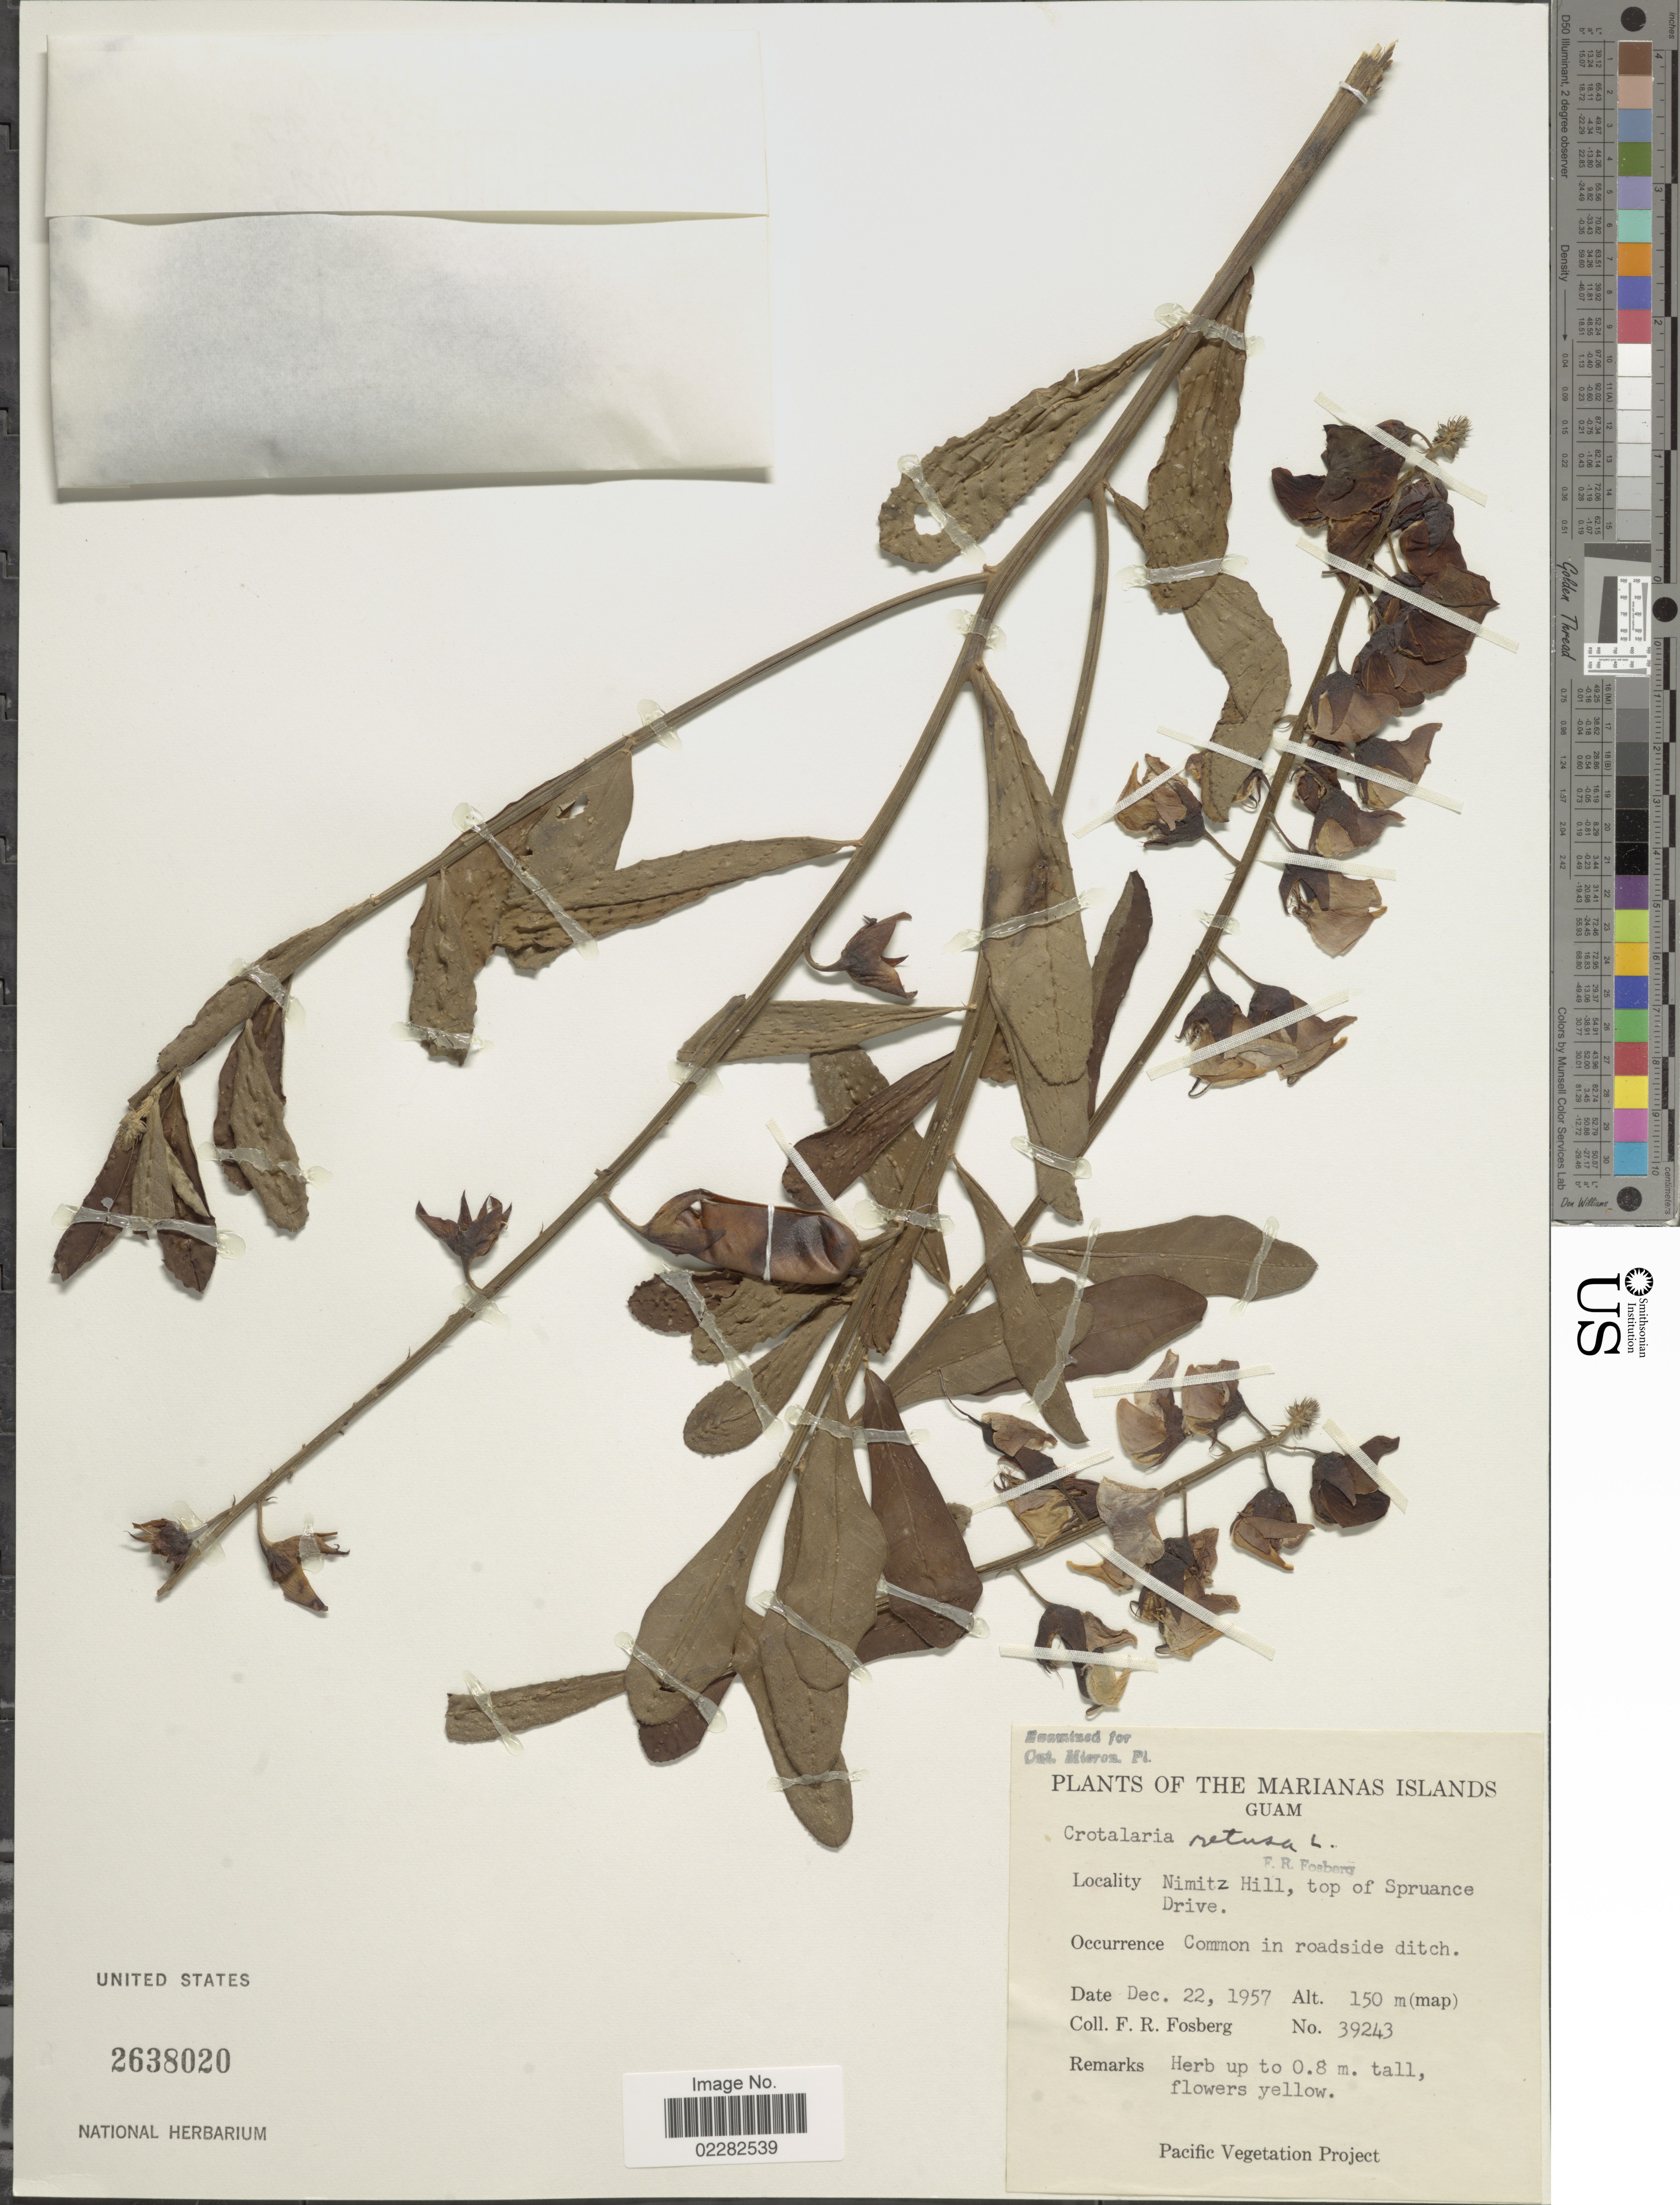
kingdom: Plantae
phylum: Tracheophyta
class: Magnoliopsida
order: Fabales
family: Fabaceae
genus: Crotalaria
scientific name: Crotalaria retusa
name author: L.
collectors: F. R. Fosberg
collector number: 39243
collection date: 1957-12-22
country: Guam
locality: Marianas Islands, Guam, Nimitz Hill, top of Spruance Drive, common in roadside ditch.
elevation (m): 150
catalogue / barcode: US 2638020